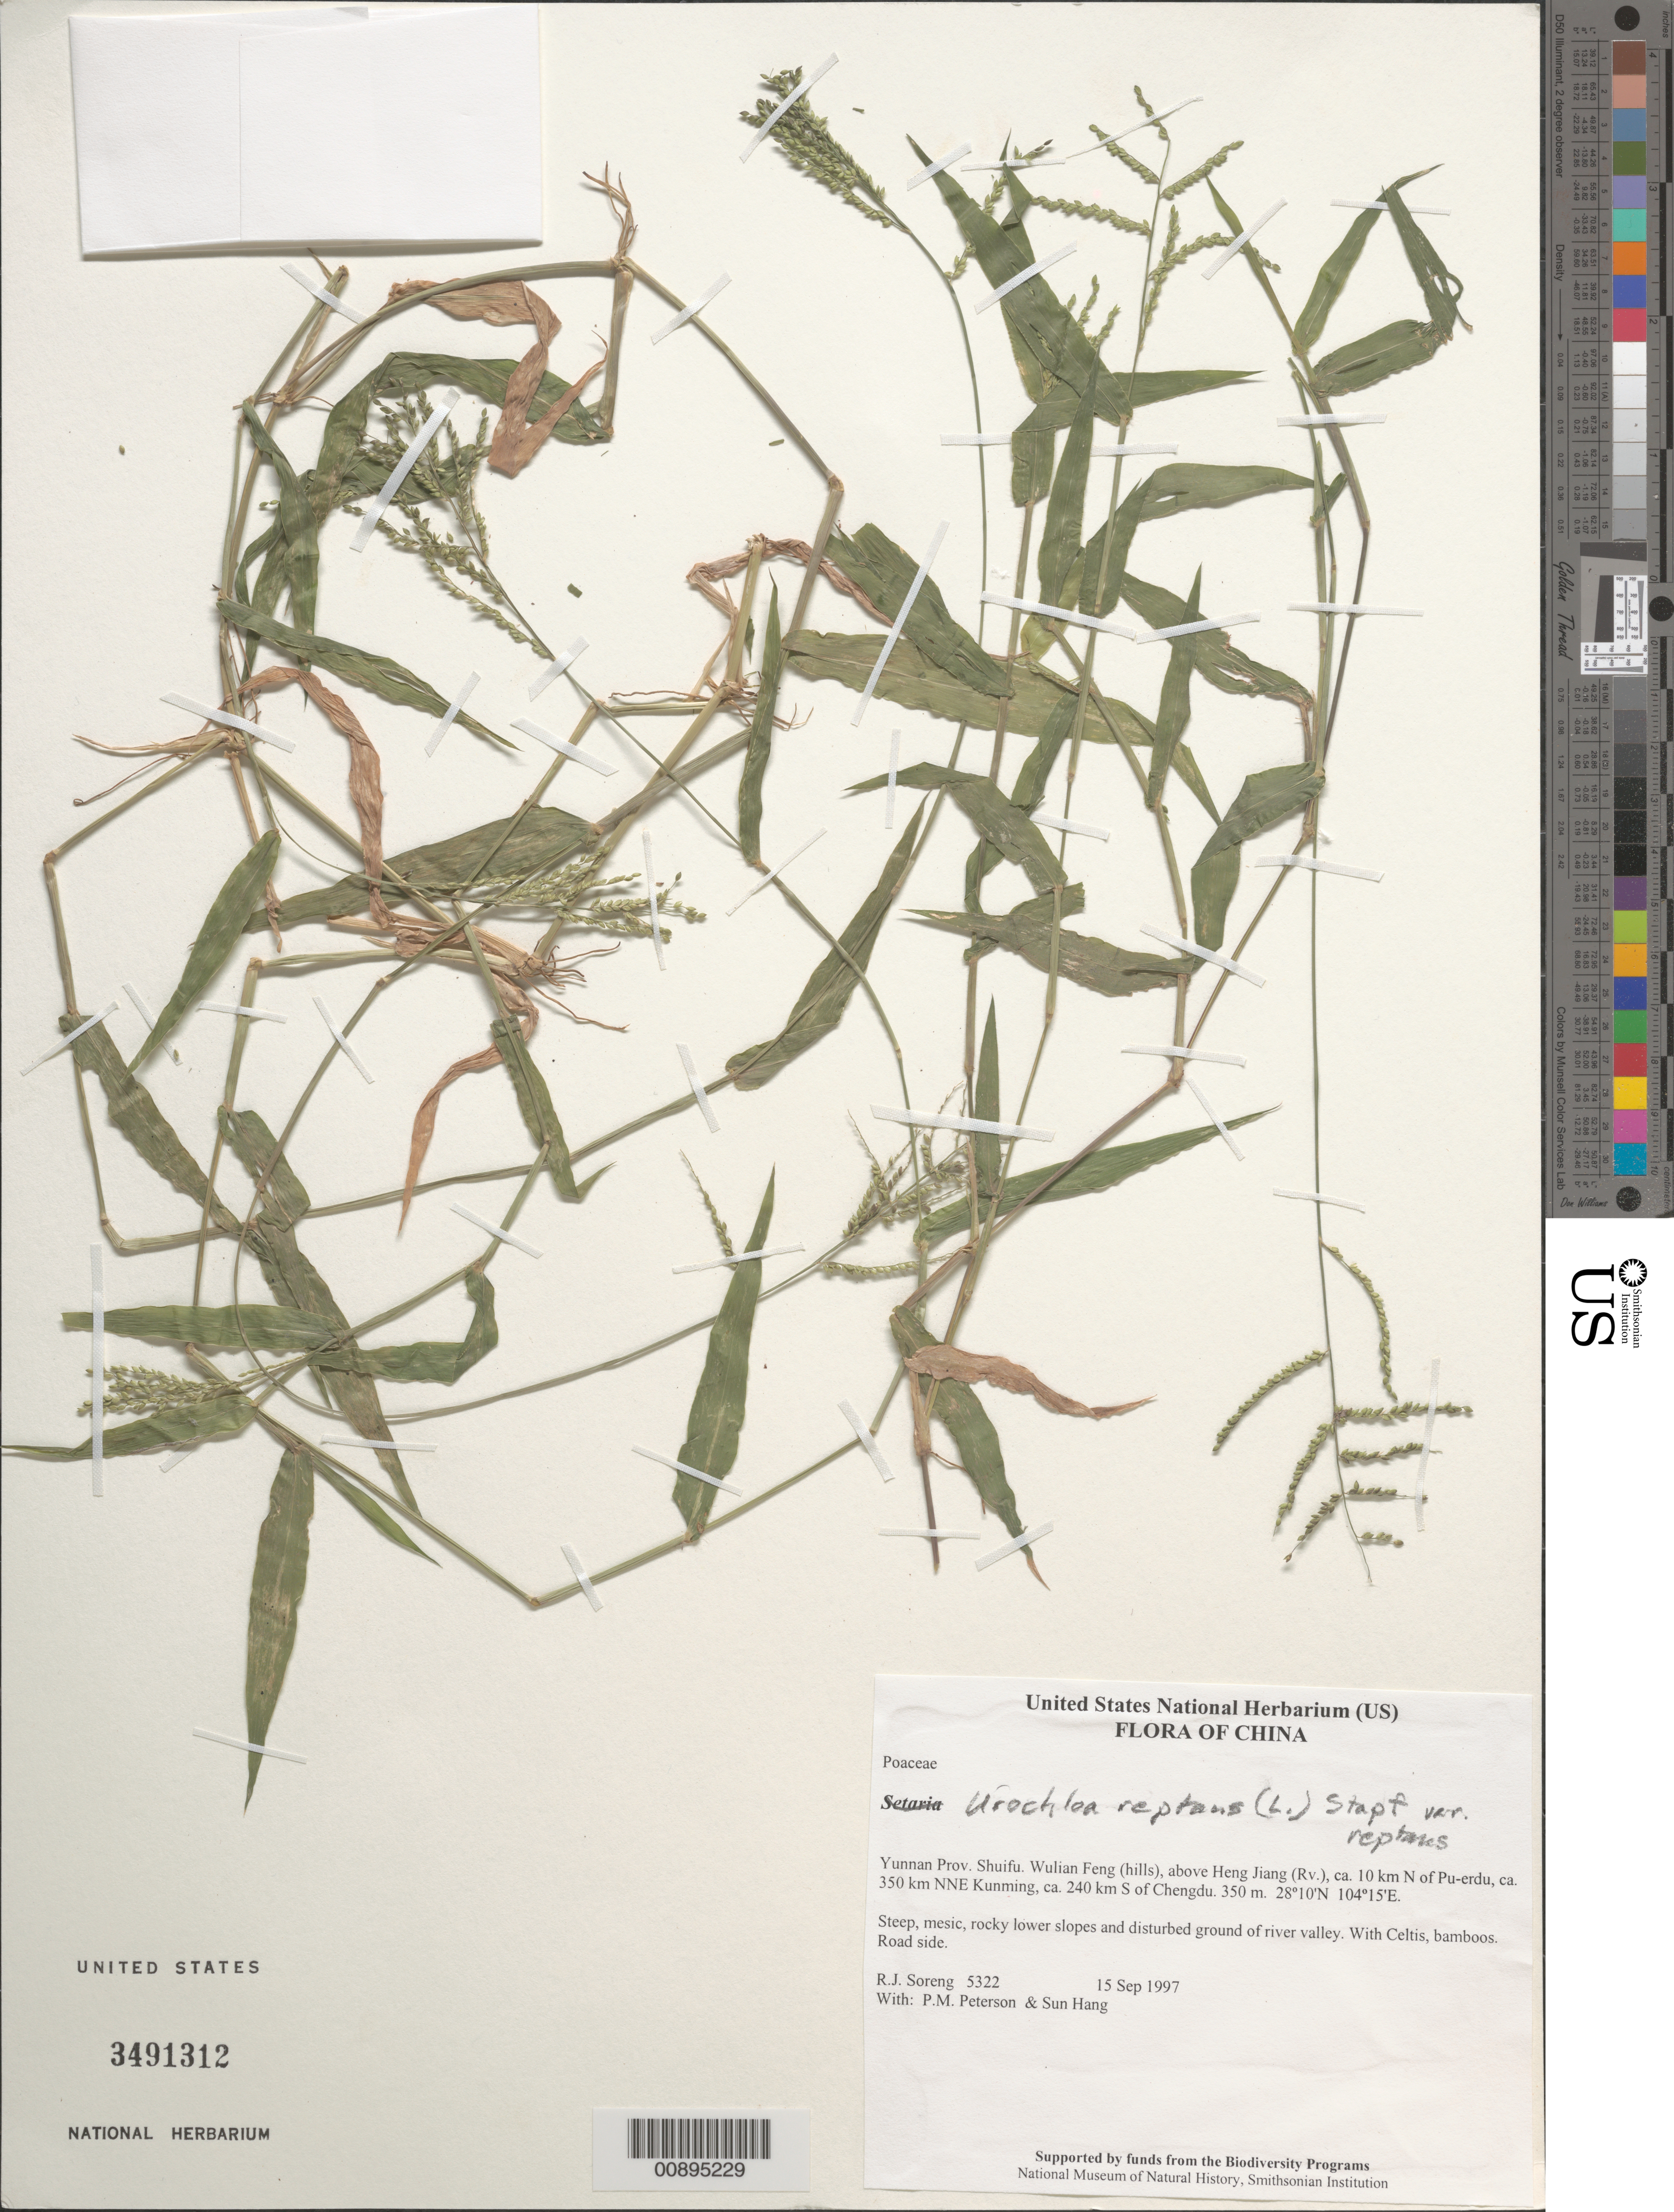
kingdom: Plantae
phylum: Tracheophyta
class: Liliopsida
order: Poales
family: Poaceae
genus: Urochloa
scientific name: Urochloa reptans var. reptans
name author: (L.) Stapf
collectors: R. J. Soreng, P. M. Peterson & Sun Hang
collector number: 5322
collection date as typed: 15 Sep 1997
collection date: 1997-09-15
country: China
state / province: Yunnan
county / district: Shuifu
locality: Wulian Feng (hills), above Heng Jiang (Rv.), ca. 10 km N of Pu-erdu, ca. 350 km NNE Kunming, ca. 240 km S of Chengdu.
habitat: Steep, mesic, rocky lower slopes and disturbed ground of river valley. With Celtis, bamboos.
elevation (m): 350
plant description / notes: KUN, PE, US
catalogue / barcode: US 3491312